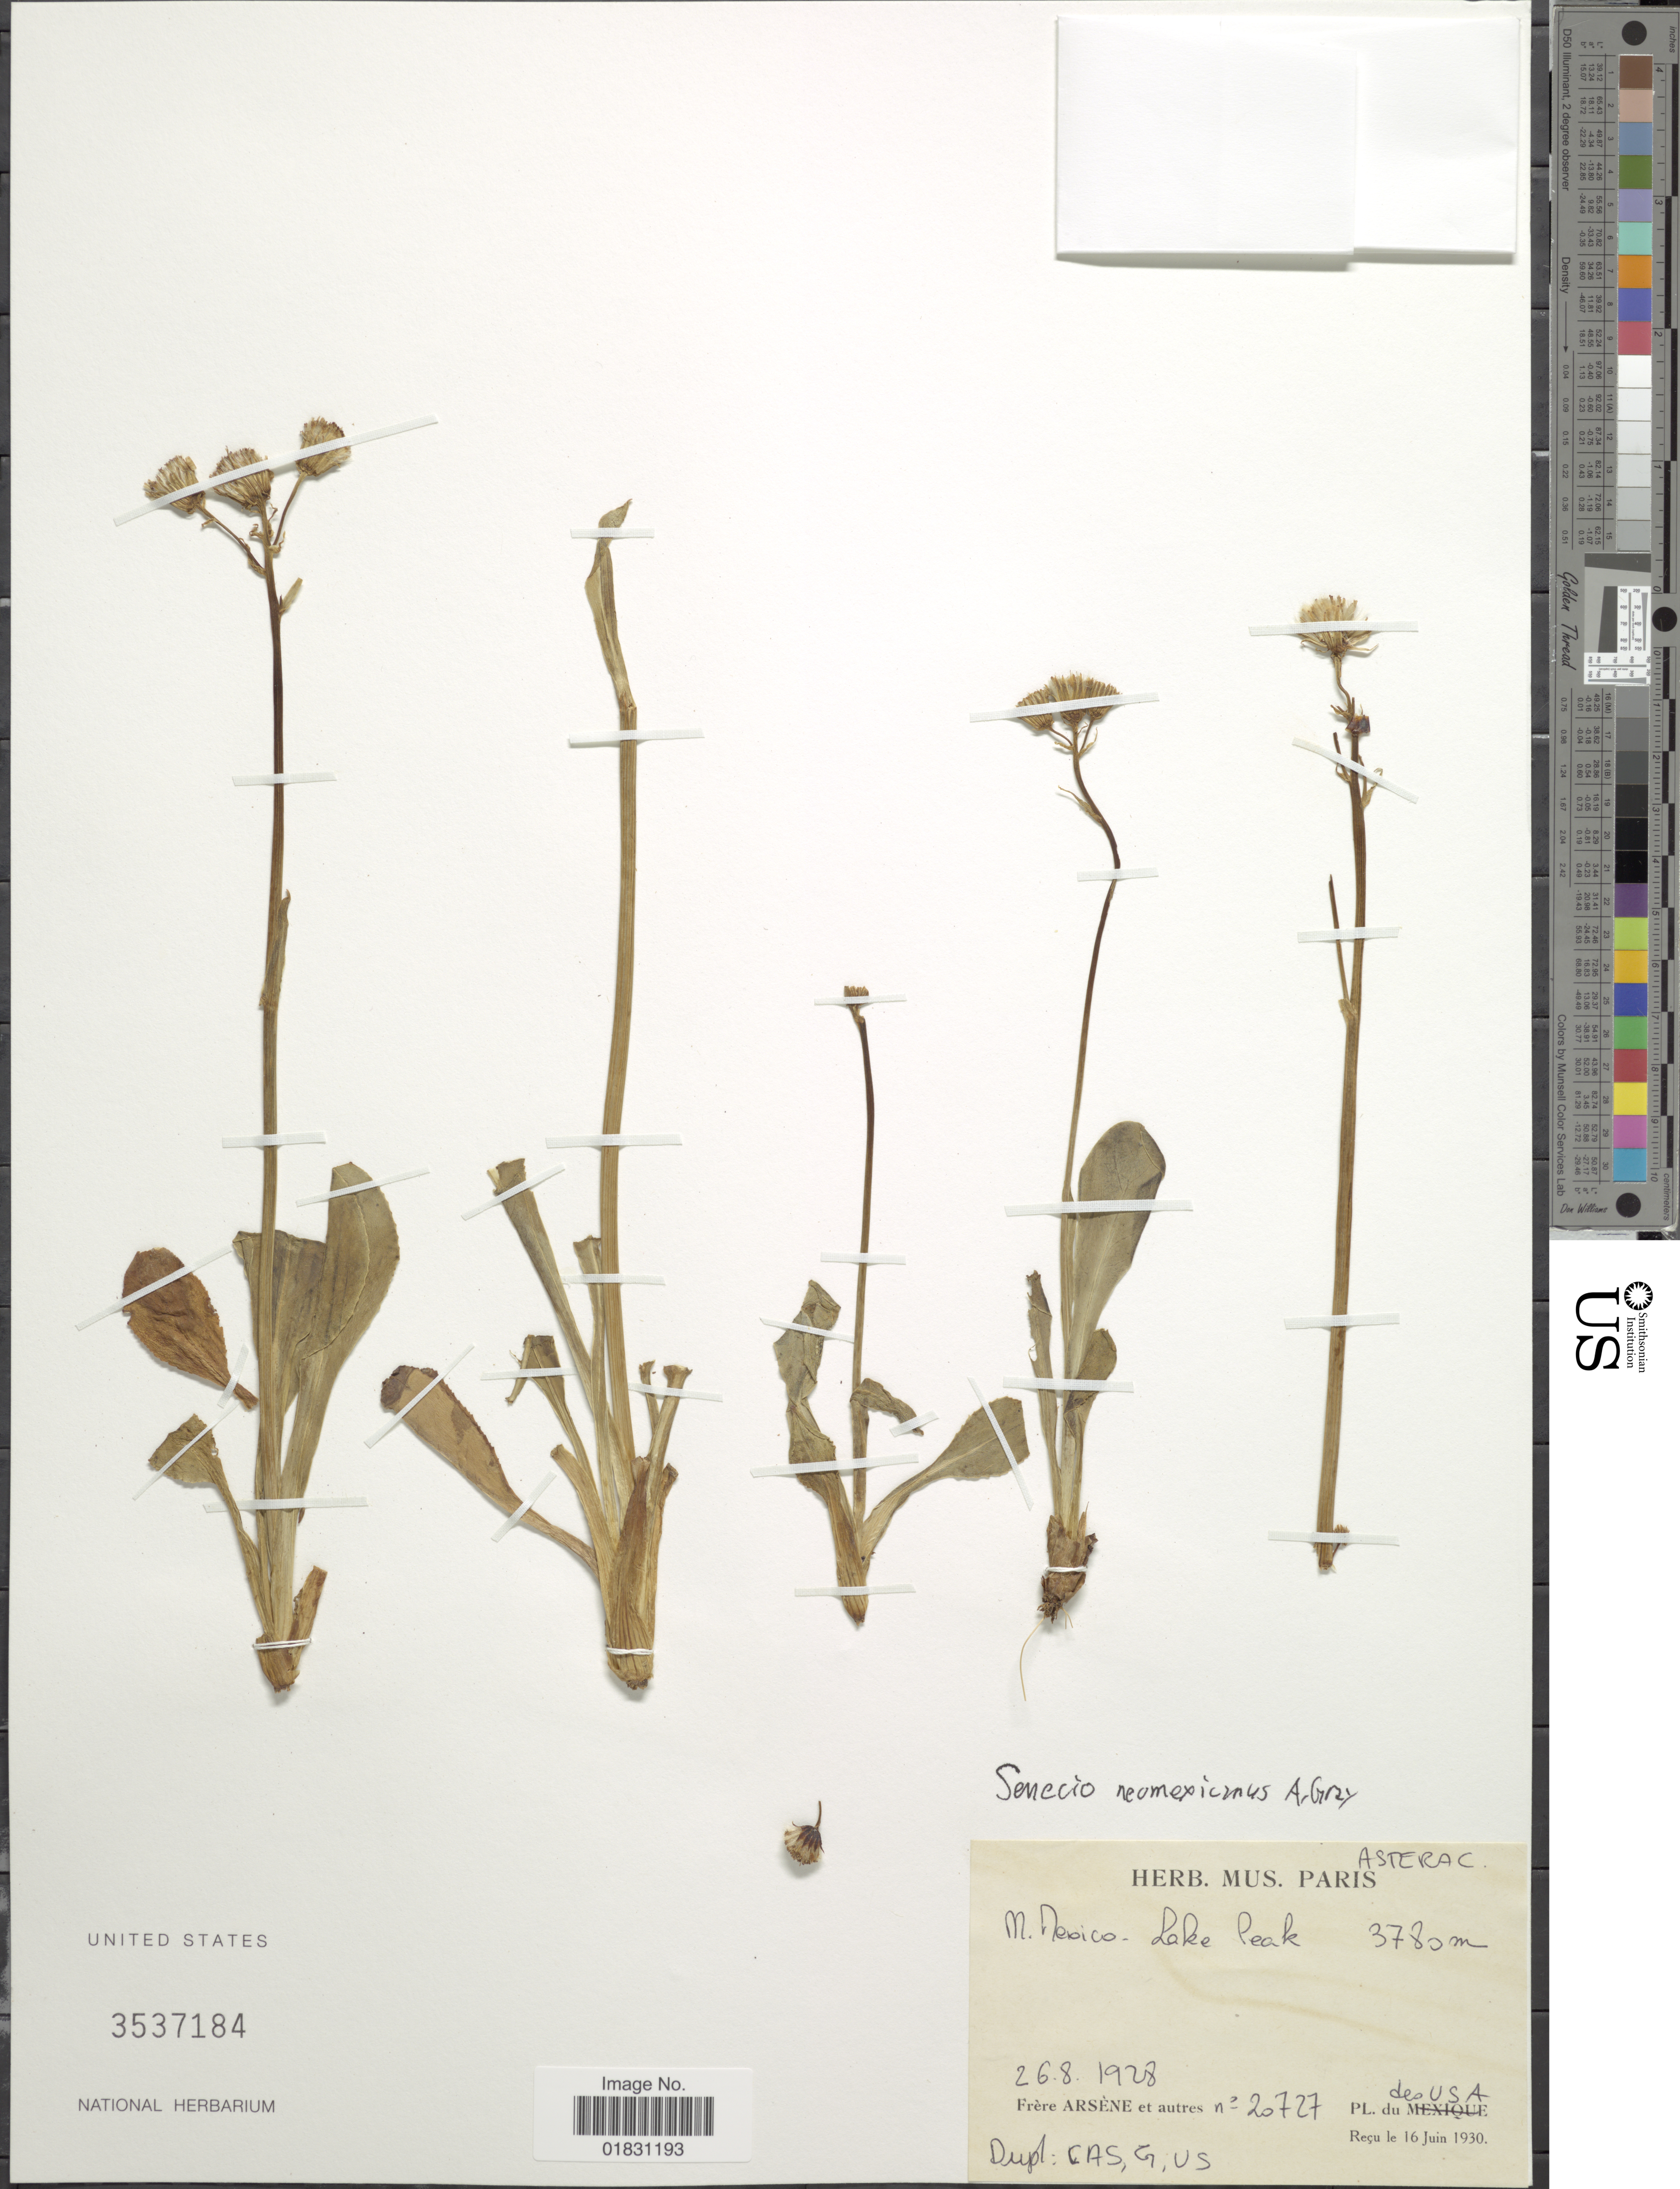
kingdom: Plantae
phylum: Tracheophyta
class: Magnoliopsida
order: Asterales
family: Asteraceae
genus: Packera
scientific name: Packera neomexicana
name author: (A. Gray) W.A. Weber & Á. Löve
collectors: Bro. G. Arsène & et al.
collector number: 20727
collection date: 1928-08-26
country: United States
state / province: New Mexico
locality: Lake Peak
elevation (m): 3780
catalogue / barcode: US 3537184